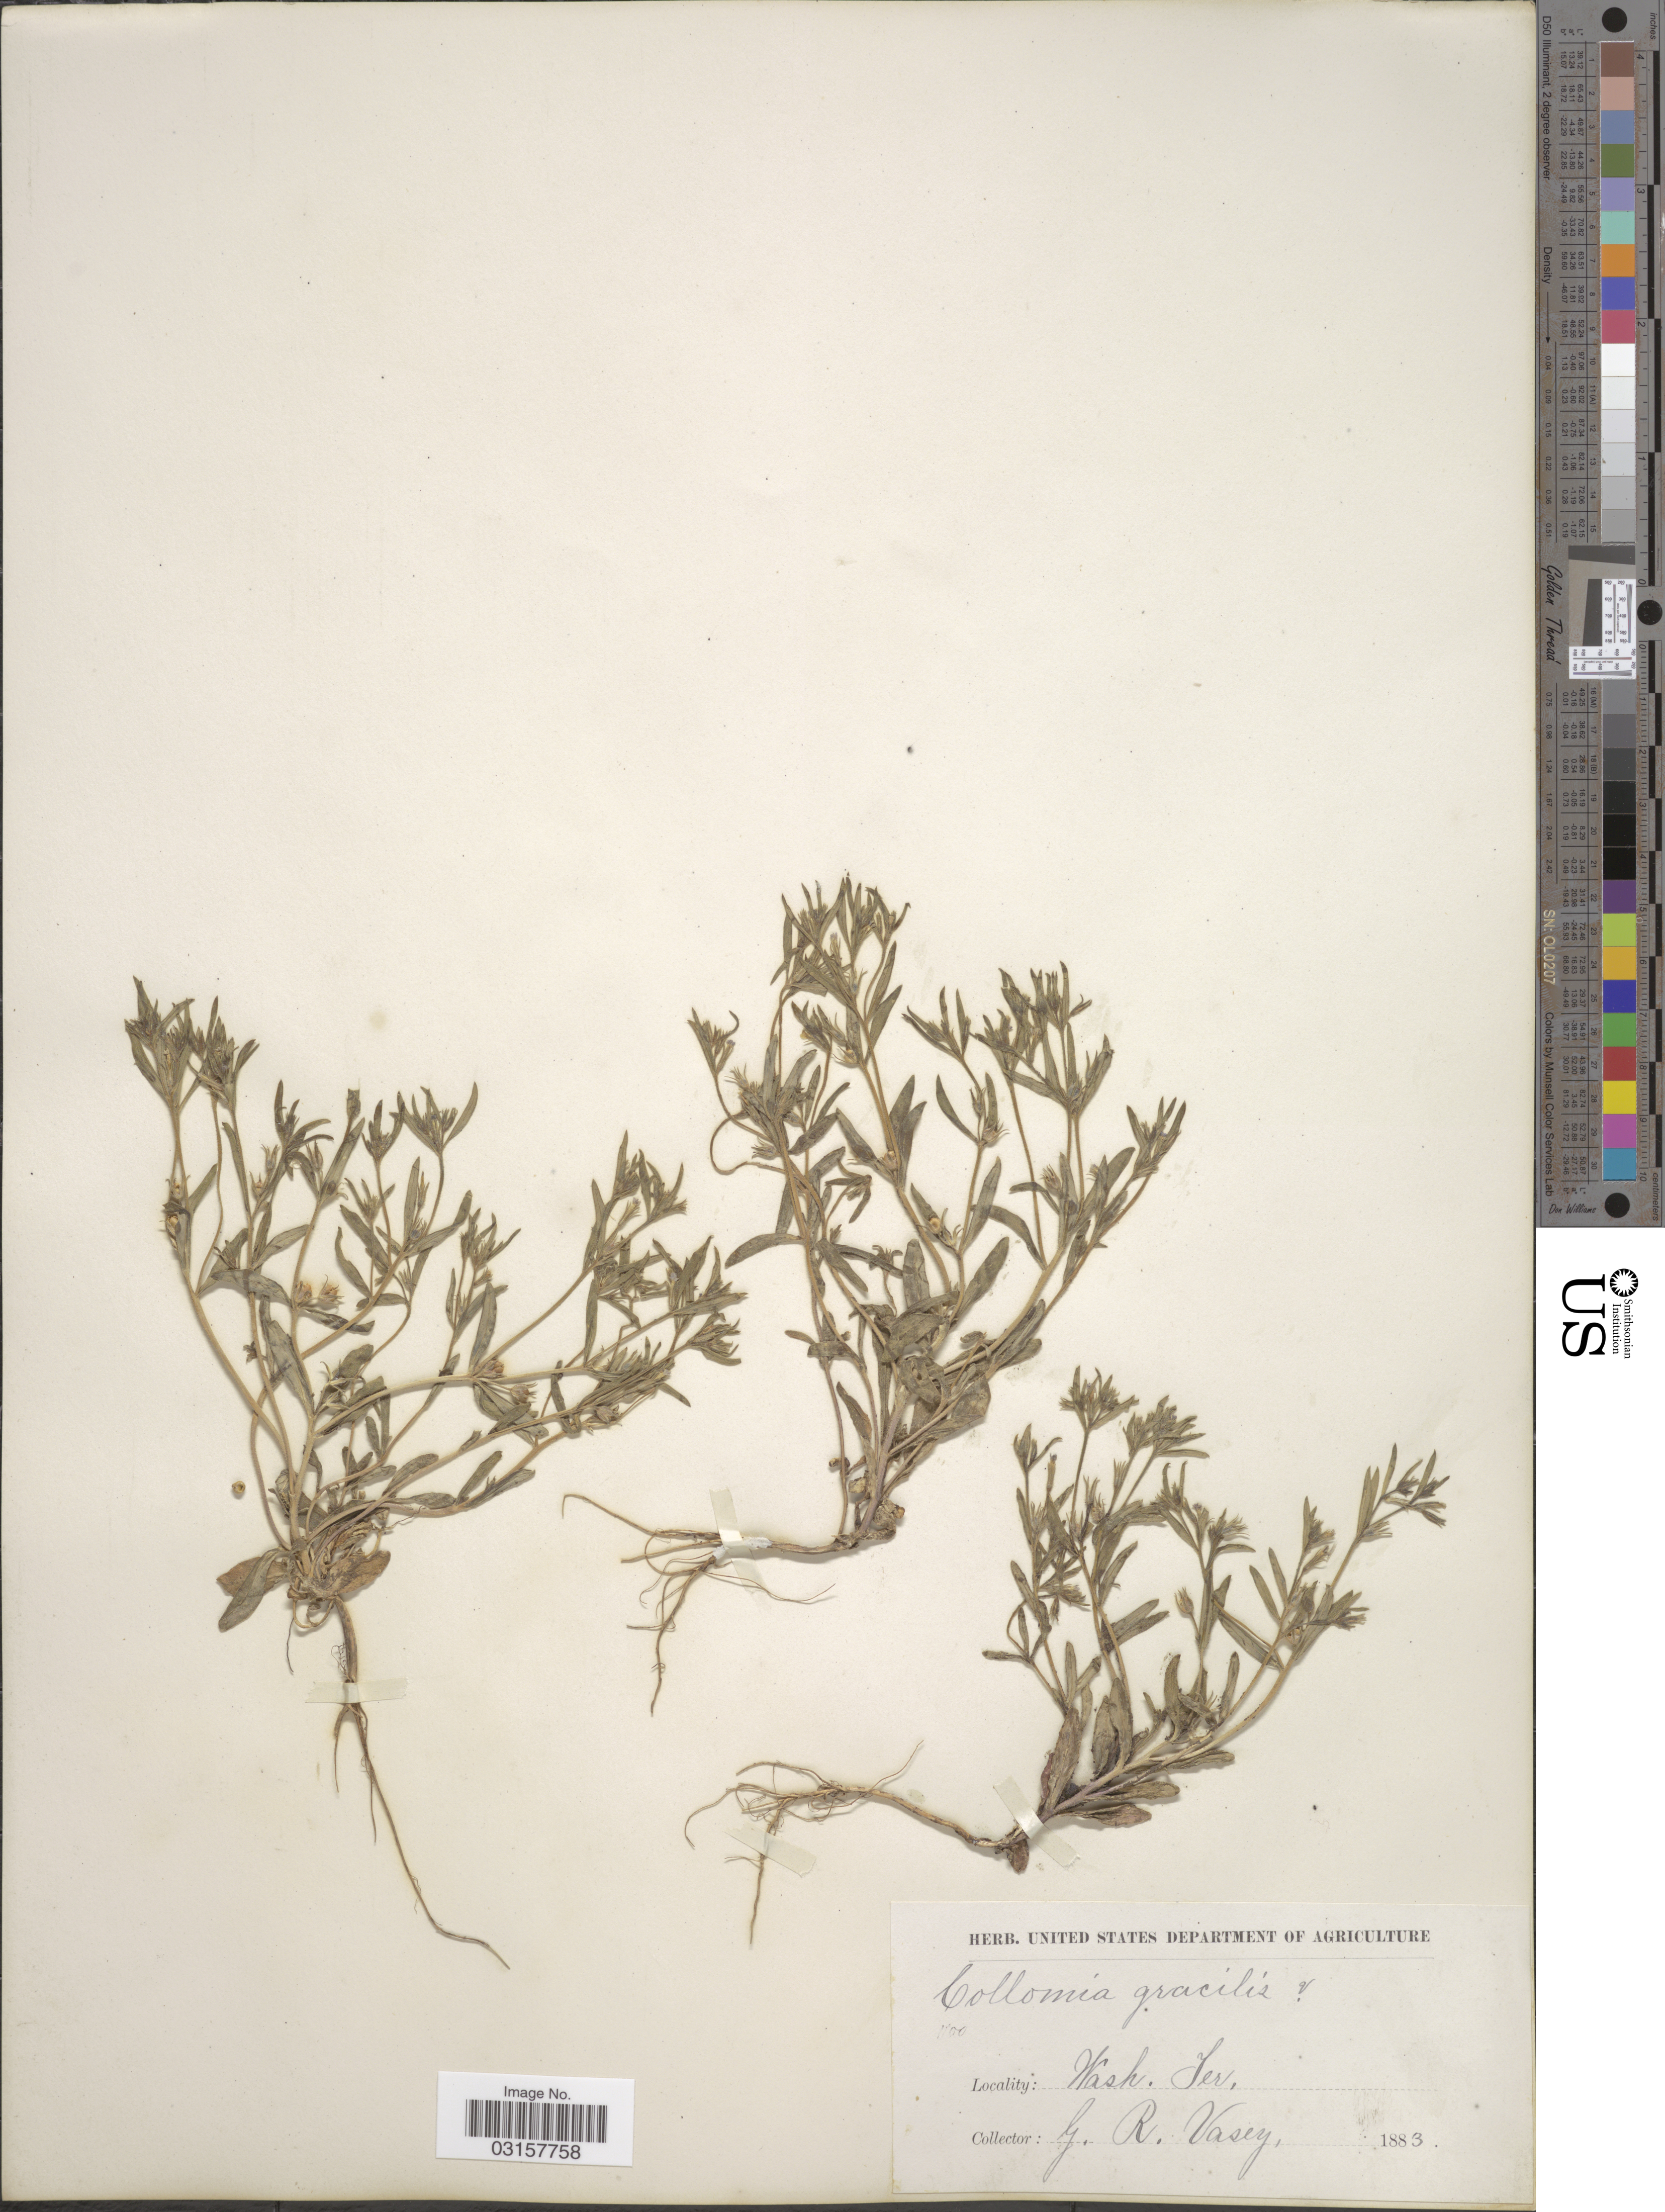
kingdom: Plantae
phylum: Tracheophyta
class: Magnoliopsida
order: Ericales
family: Polemoniaceae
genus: Microsteris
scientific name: Microsteris gracilis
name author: (Hook.) Greene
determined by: (US) Smithsonian Institution - National Museum of Natural History - Department of Botany (UNITED STATES)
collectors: G. R. Vasey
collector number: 100*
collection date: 1883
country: United States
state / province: Washington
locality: Wash. Terr.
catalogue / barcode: US 103240